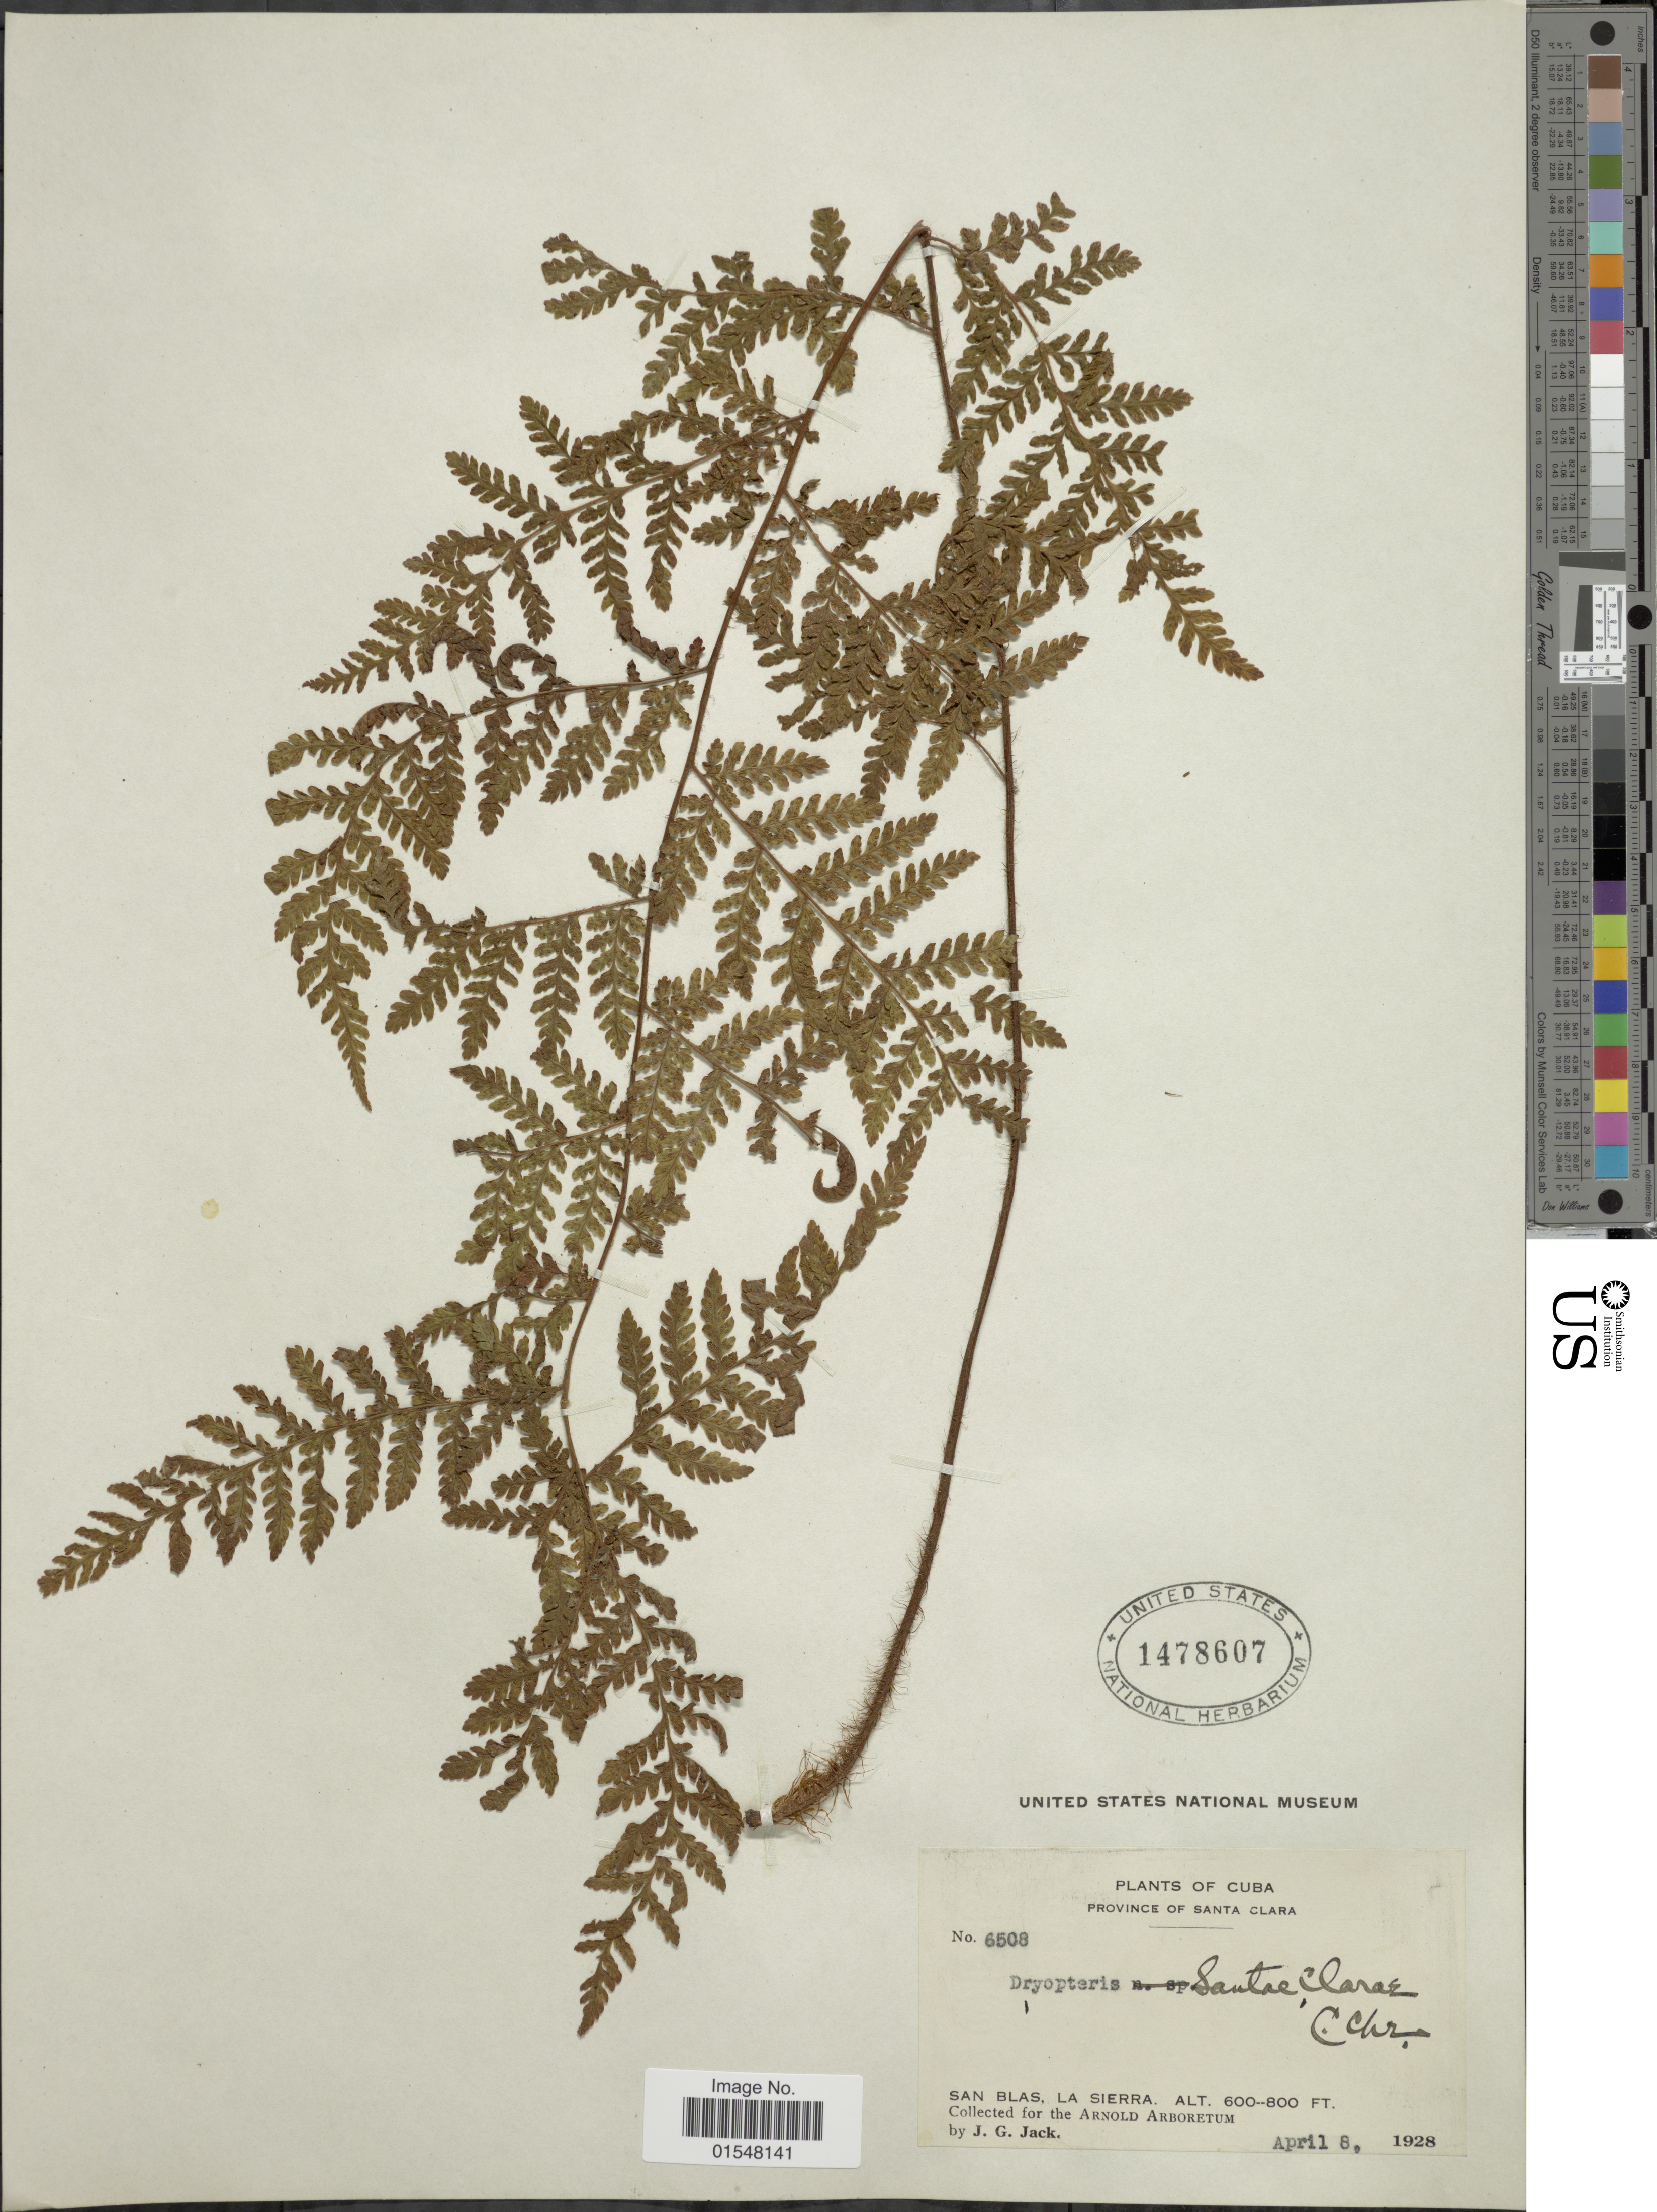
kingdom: Plantae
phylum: Tracheophyta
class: Polypodiopsida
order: Polypodiales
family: Dryopteridaceae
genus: Ctenitis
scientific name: Ctenitis santae-clarae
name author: (C. Chr.) Ching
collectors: J. G. Jack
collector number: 6508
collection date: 1928-04-08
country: Cuba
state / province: Las Villas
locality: Province of Santa Clara, San Blas, La Sierra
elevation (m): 183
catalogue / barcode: US 1478607